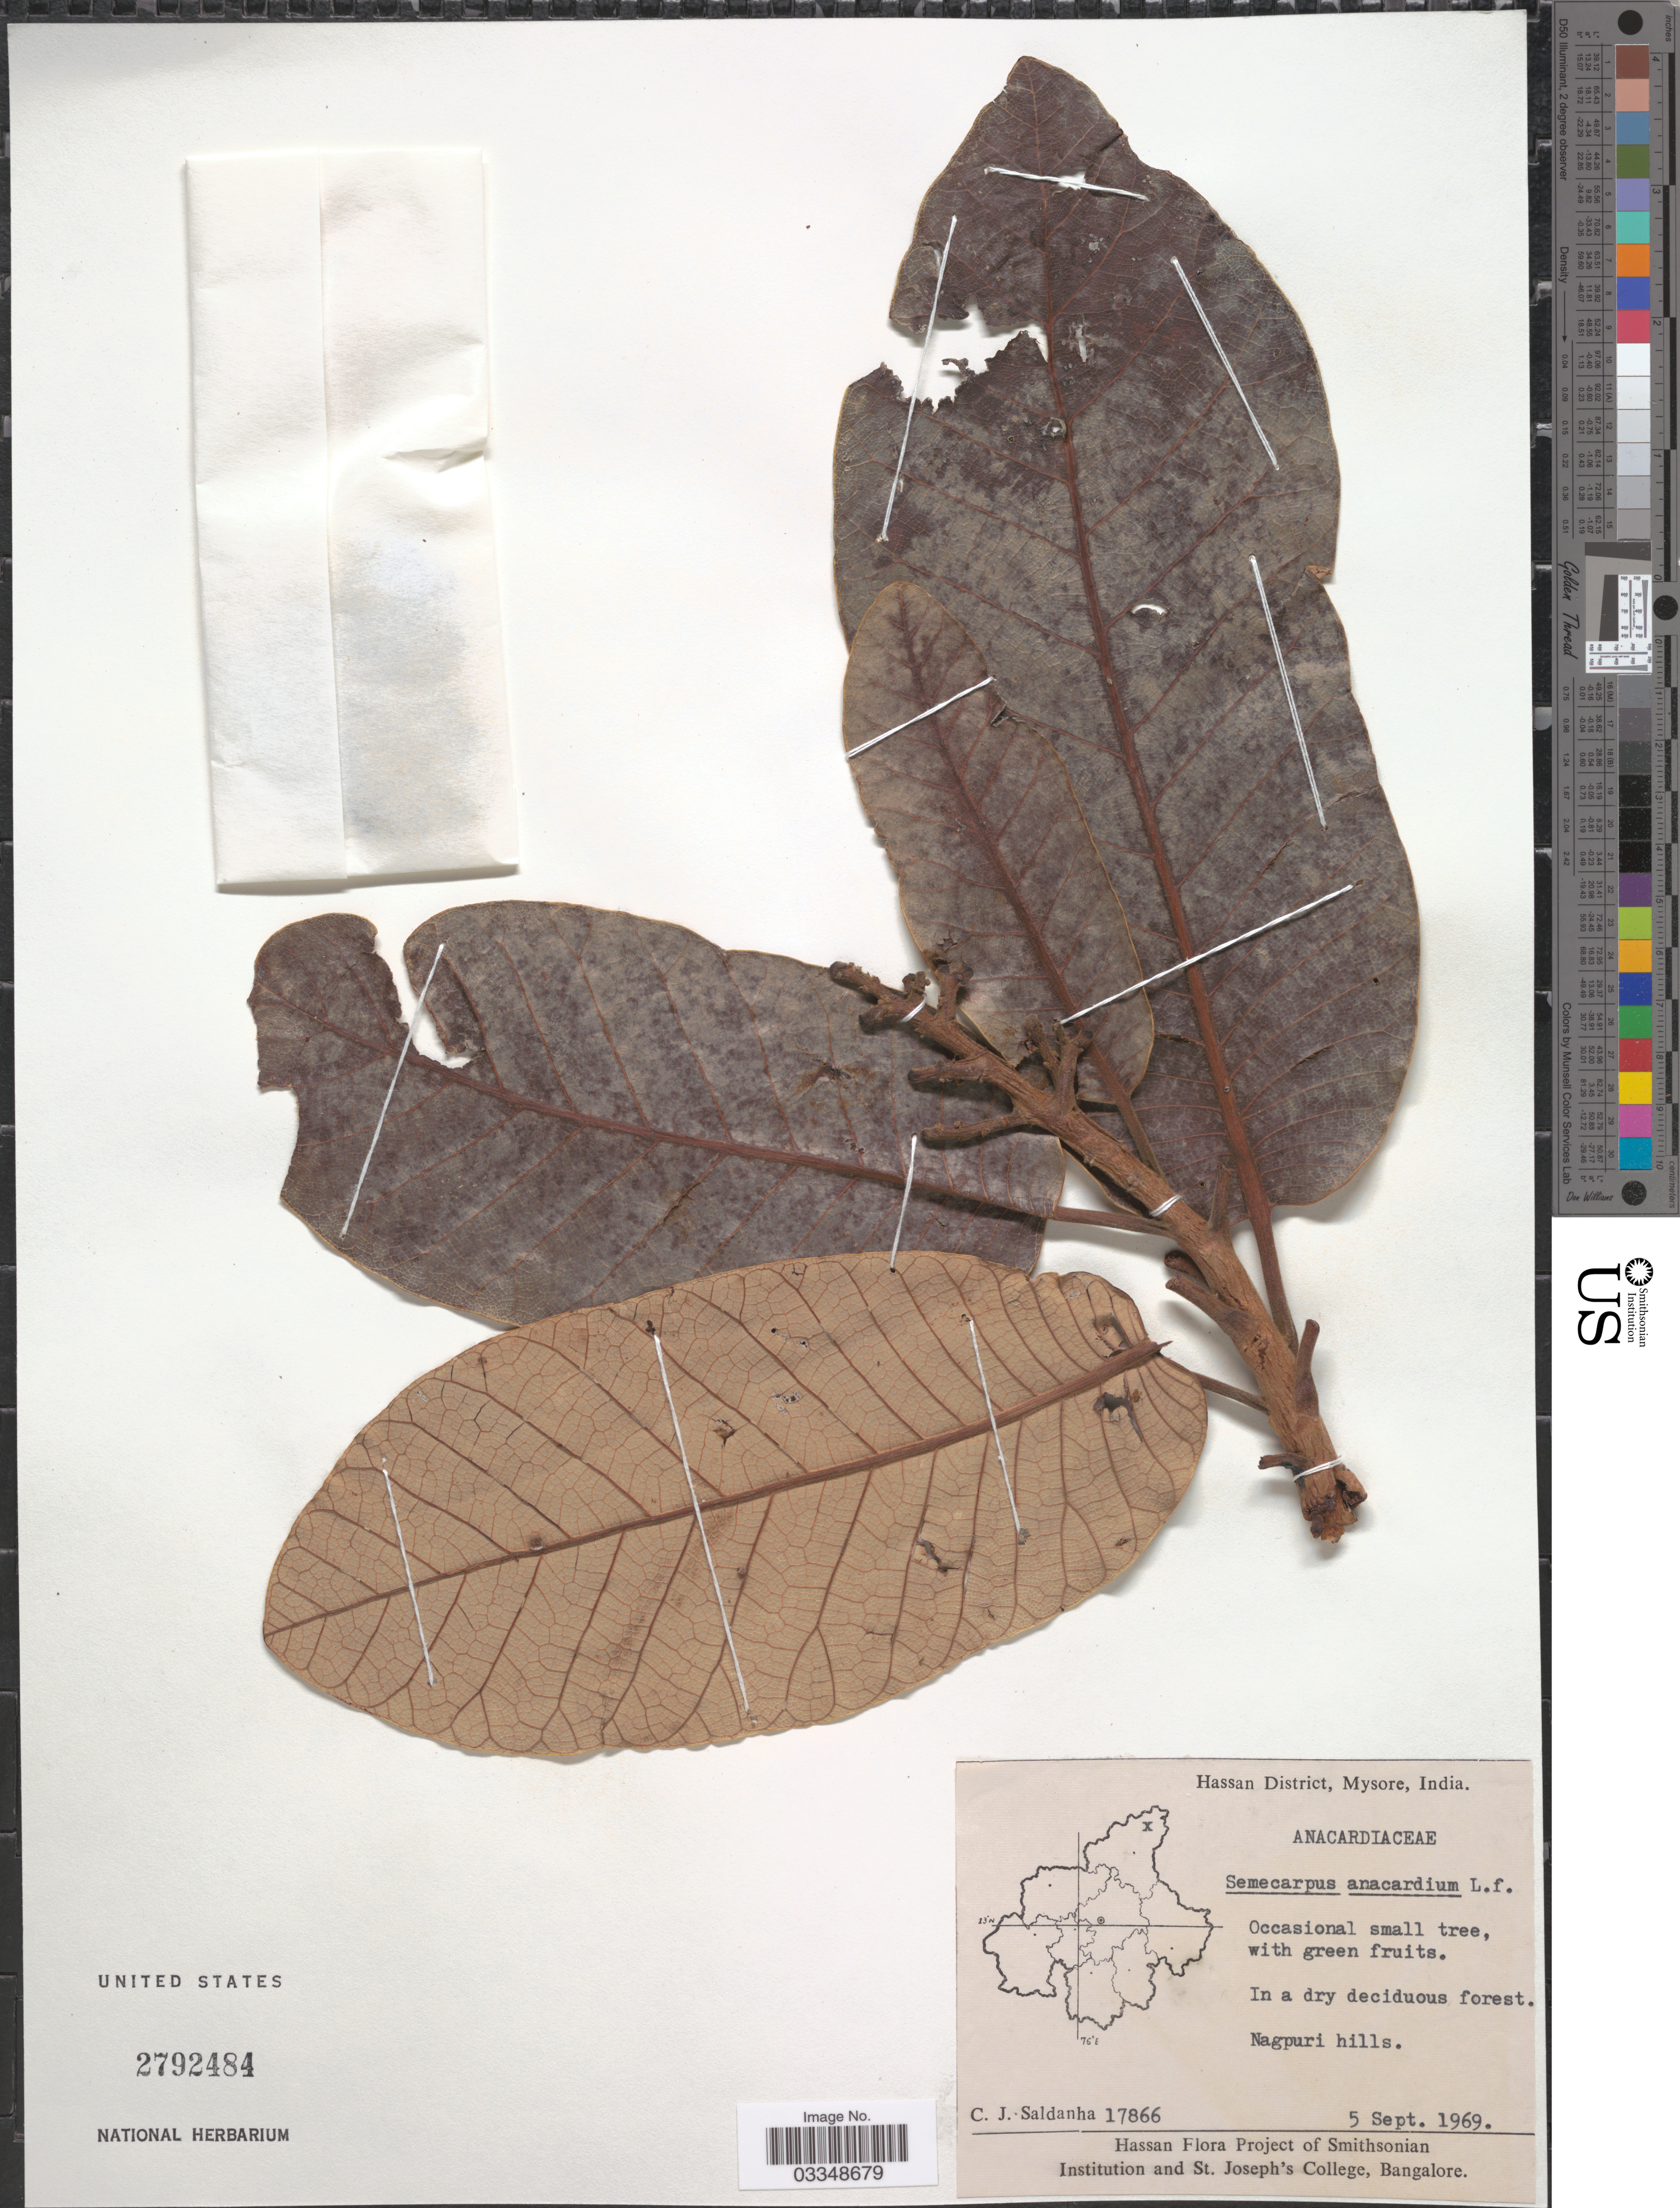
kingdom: Plantae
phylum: Tracheophyta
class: Magnoliopsida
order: Sapindales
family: Anacardiaceae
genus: Semecarpus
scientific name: Semecarpus anacardium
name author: L. f.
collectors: C. J. Saldanha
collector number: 17866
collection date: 1969-09-05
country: India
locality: Hassan District, Mysore. Nagpuri hills.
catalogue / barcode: US 2792484